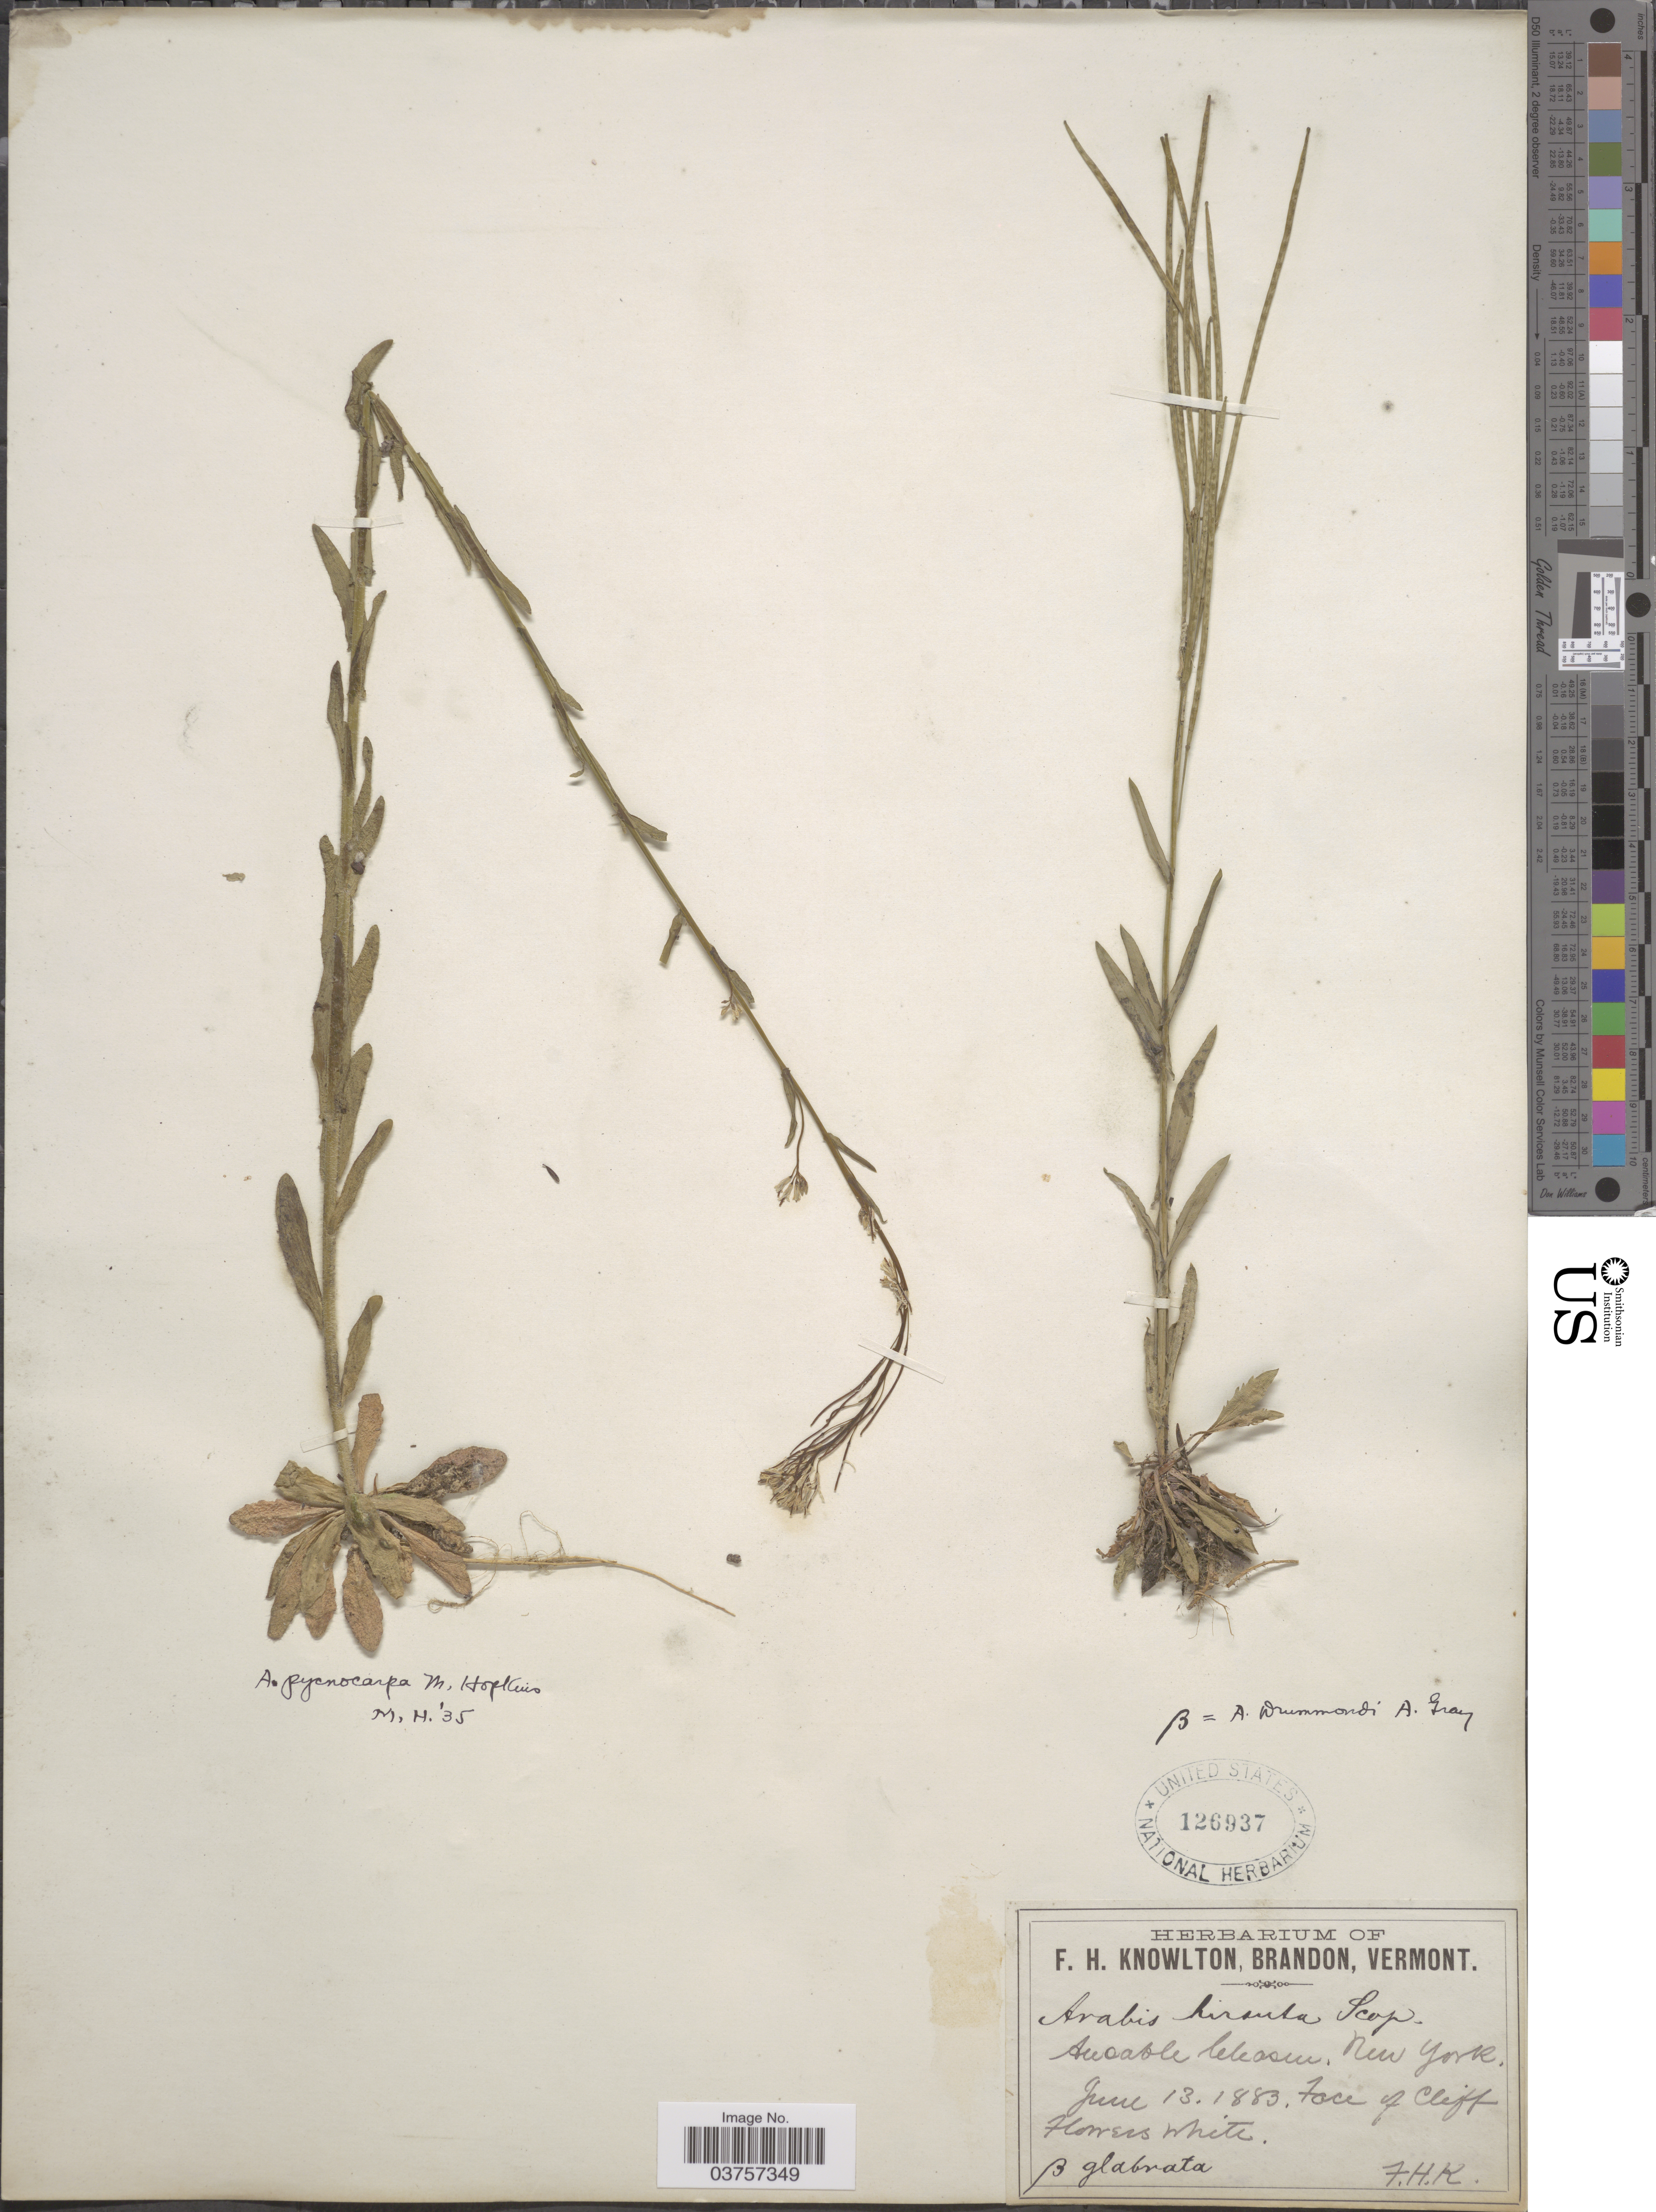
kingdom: Plantae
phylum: Tracheophyta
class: Magnoliopsida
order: Brassicales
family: Brassicaceae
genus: Arabis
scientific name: Arabis hirsuta var. pycnocarpa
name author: M. Hopkins & Rollins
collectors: F. H. Knowlton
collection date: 1883-06-13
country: United States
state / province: New York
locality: Ausable Chasm; Face of Cliff.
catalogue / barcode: US 126937